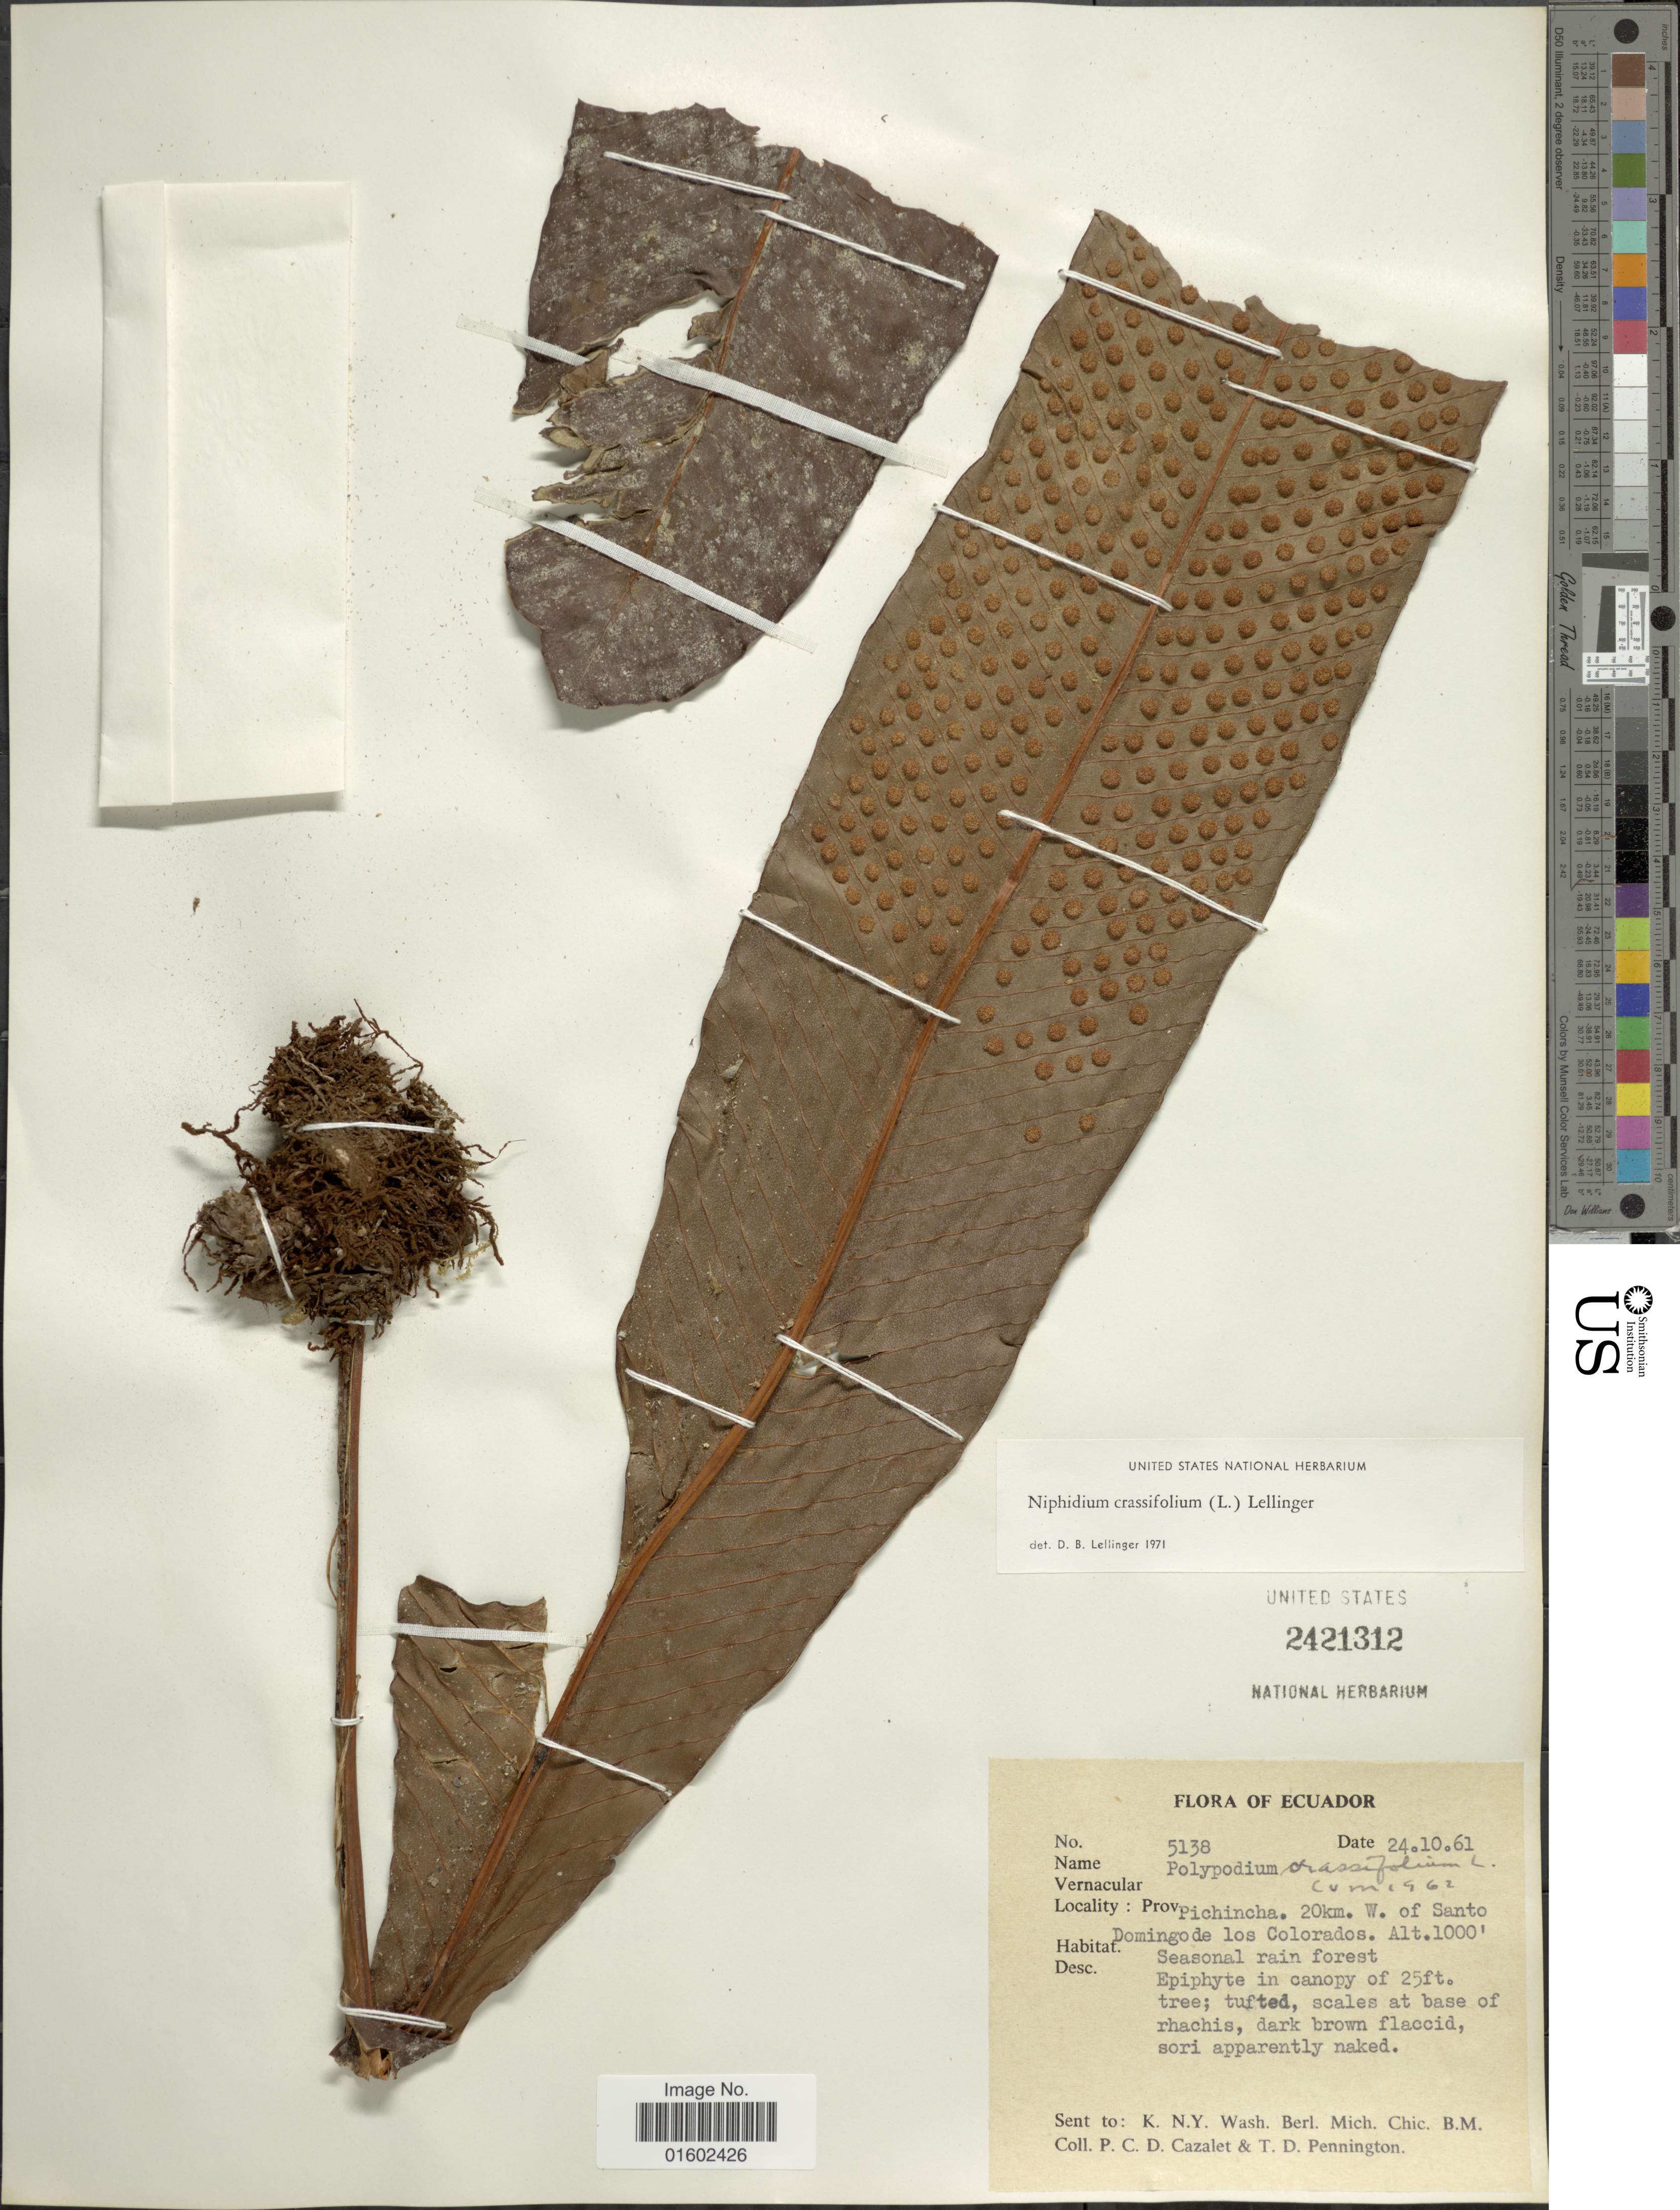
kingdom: Plantae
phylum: Tracheophyta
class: Polypodiopsida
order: Polypodiales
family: Polypodiaceae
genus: Niphidium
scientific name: Niphidium crassifolium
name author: (L.) Lellinger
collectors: P. C. D. Cazalet & T. D. Pennington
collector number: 5138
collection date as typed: Transcribed d/m/y: 24/10/61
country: Ecuador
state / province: Pichincha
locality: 20 km. W. of Santo Domingo de los Colorados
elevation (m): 305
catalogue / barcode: US 241312